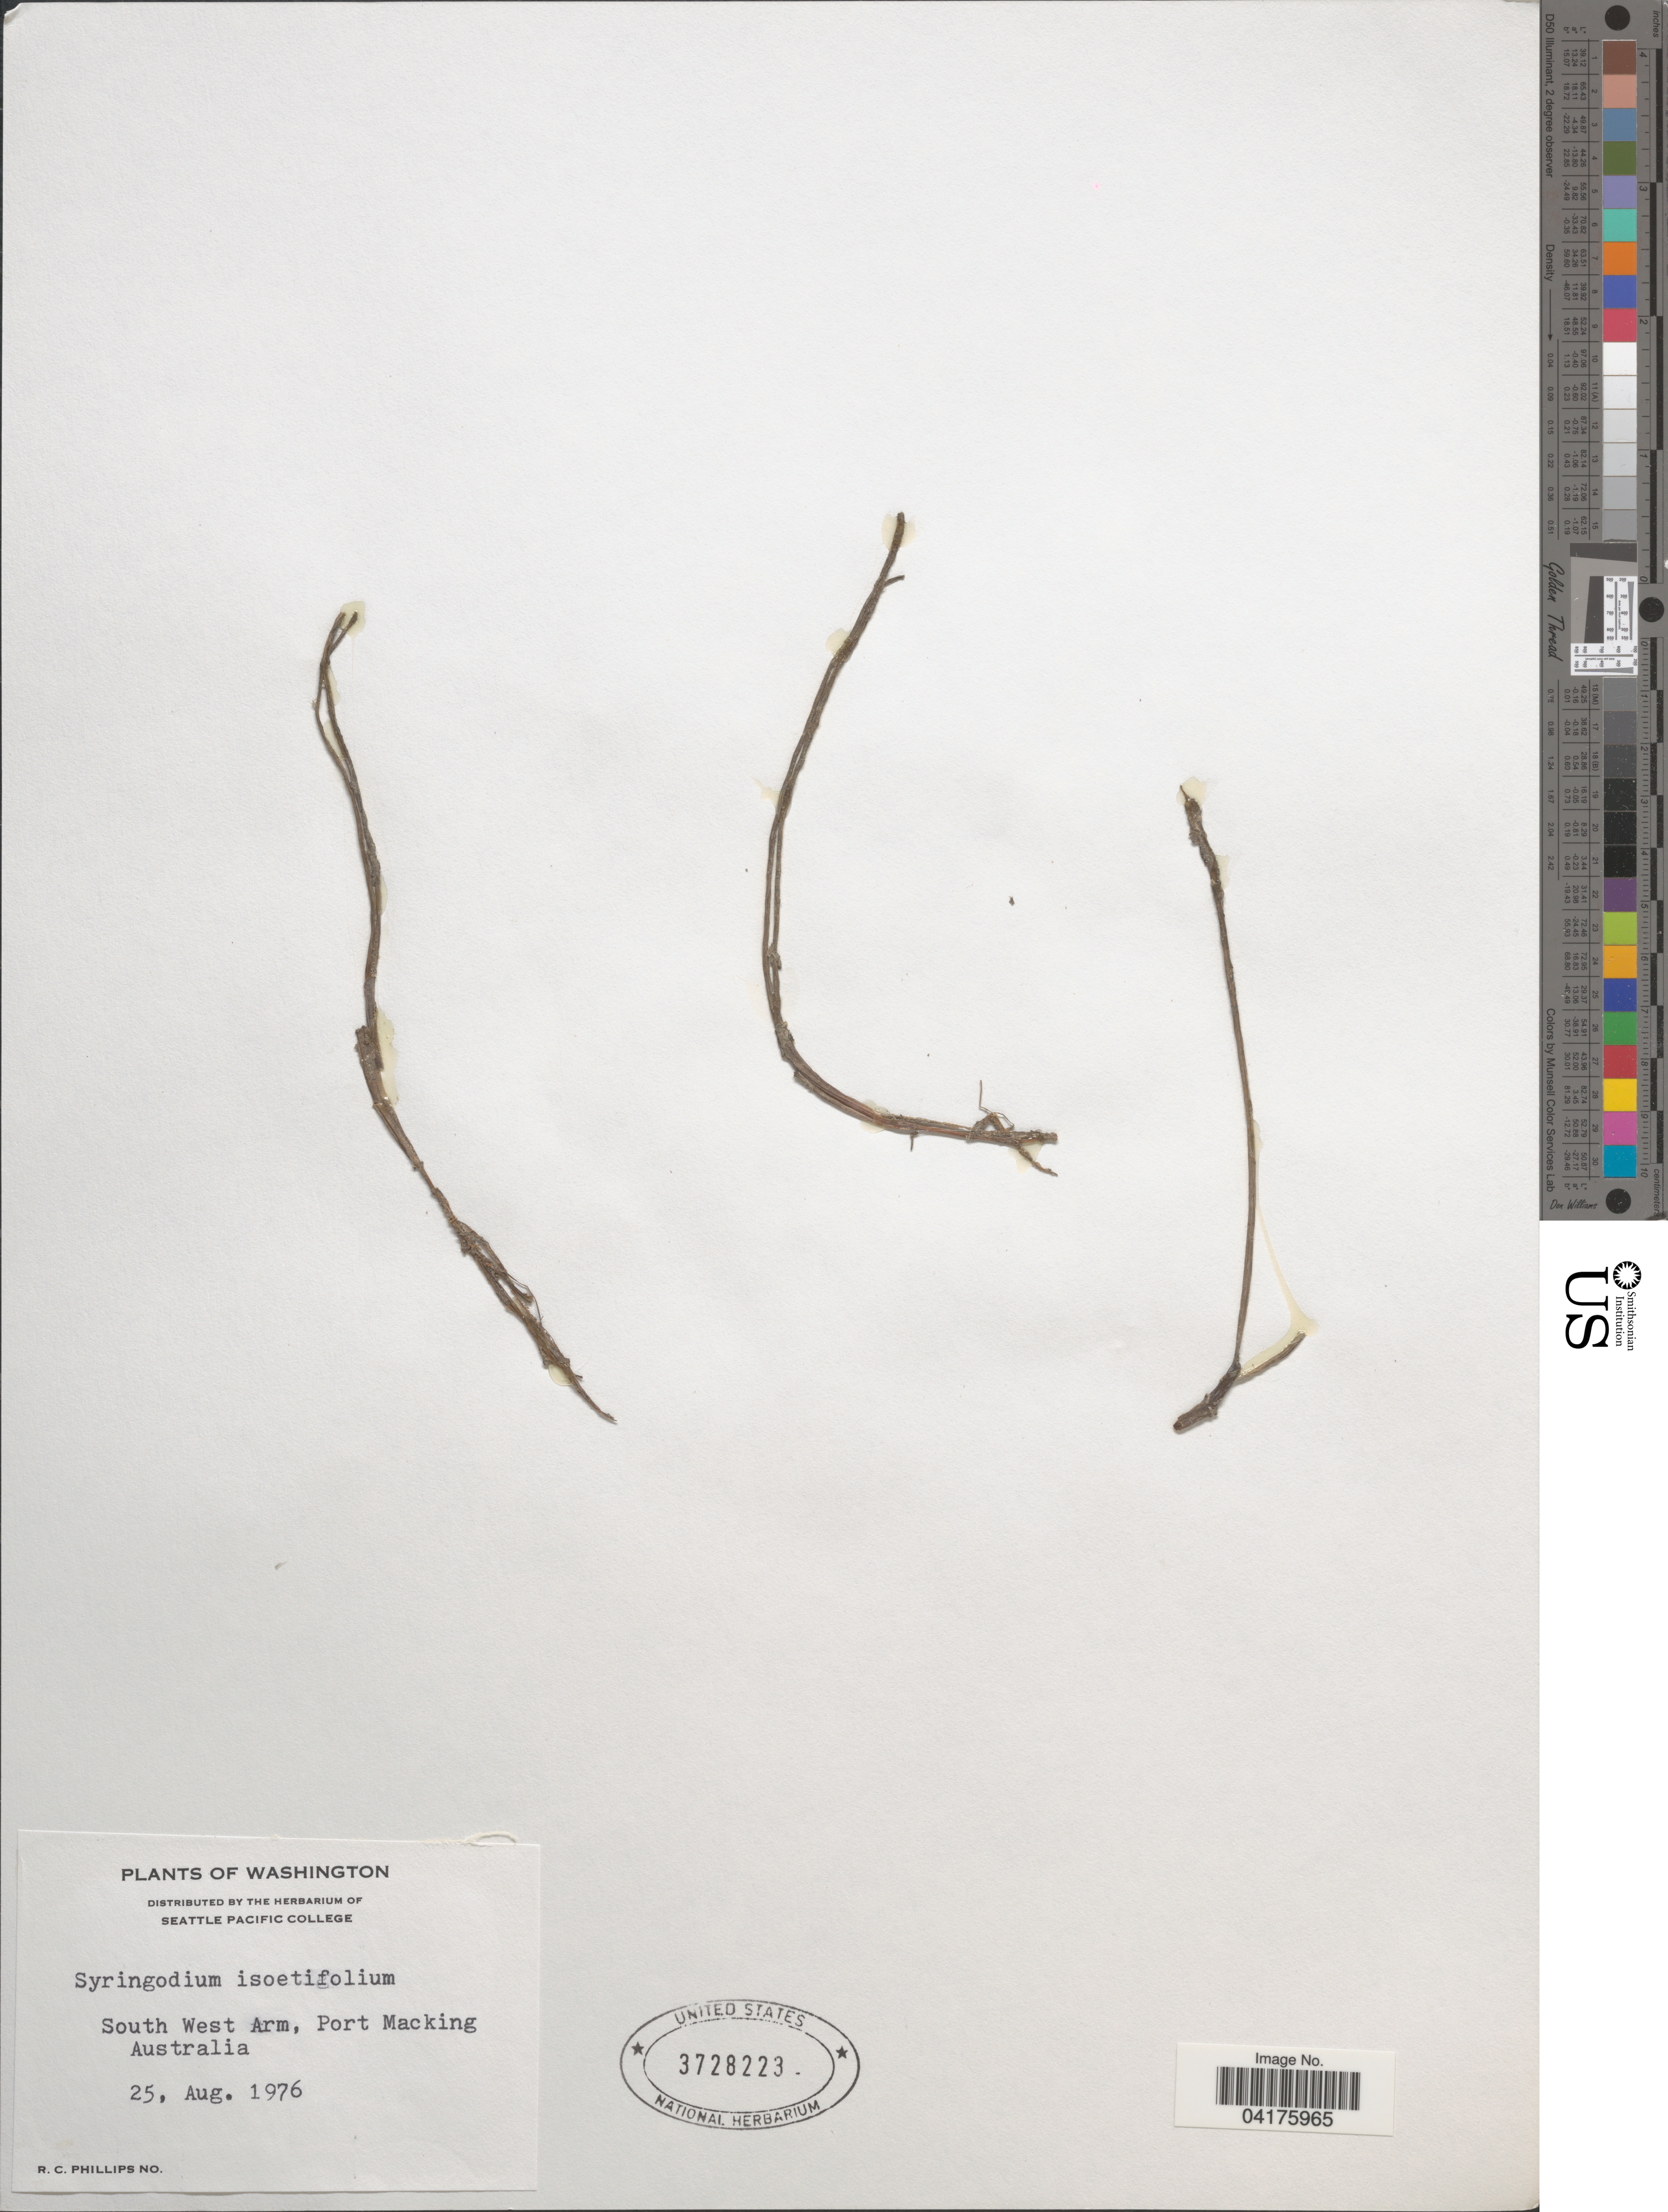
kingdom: Plantae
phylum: Tracheophyta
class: Liliopsida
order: Alismatales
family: Cymodoceaceae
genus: Syringodium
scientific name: Syringodium isoetifolium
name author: (Asch.) Dandy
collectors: R. C. Phillips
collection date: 1976-08-25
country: Australia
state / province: New South Wales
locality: South West Arm, Port Macking [= Port Hacking].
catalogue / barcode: US 3728223